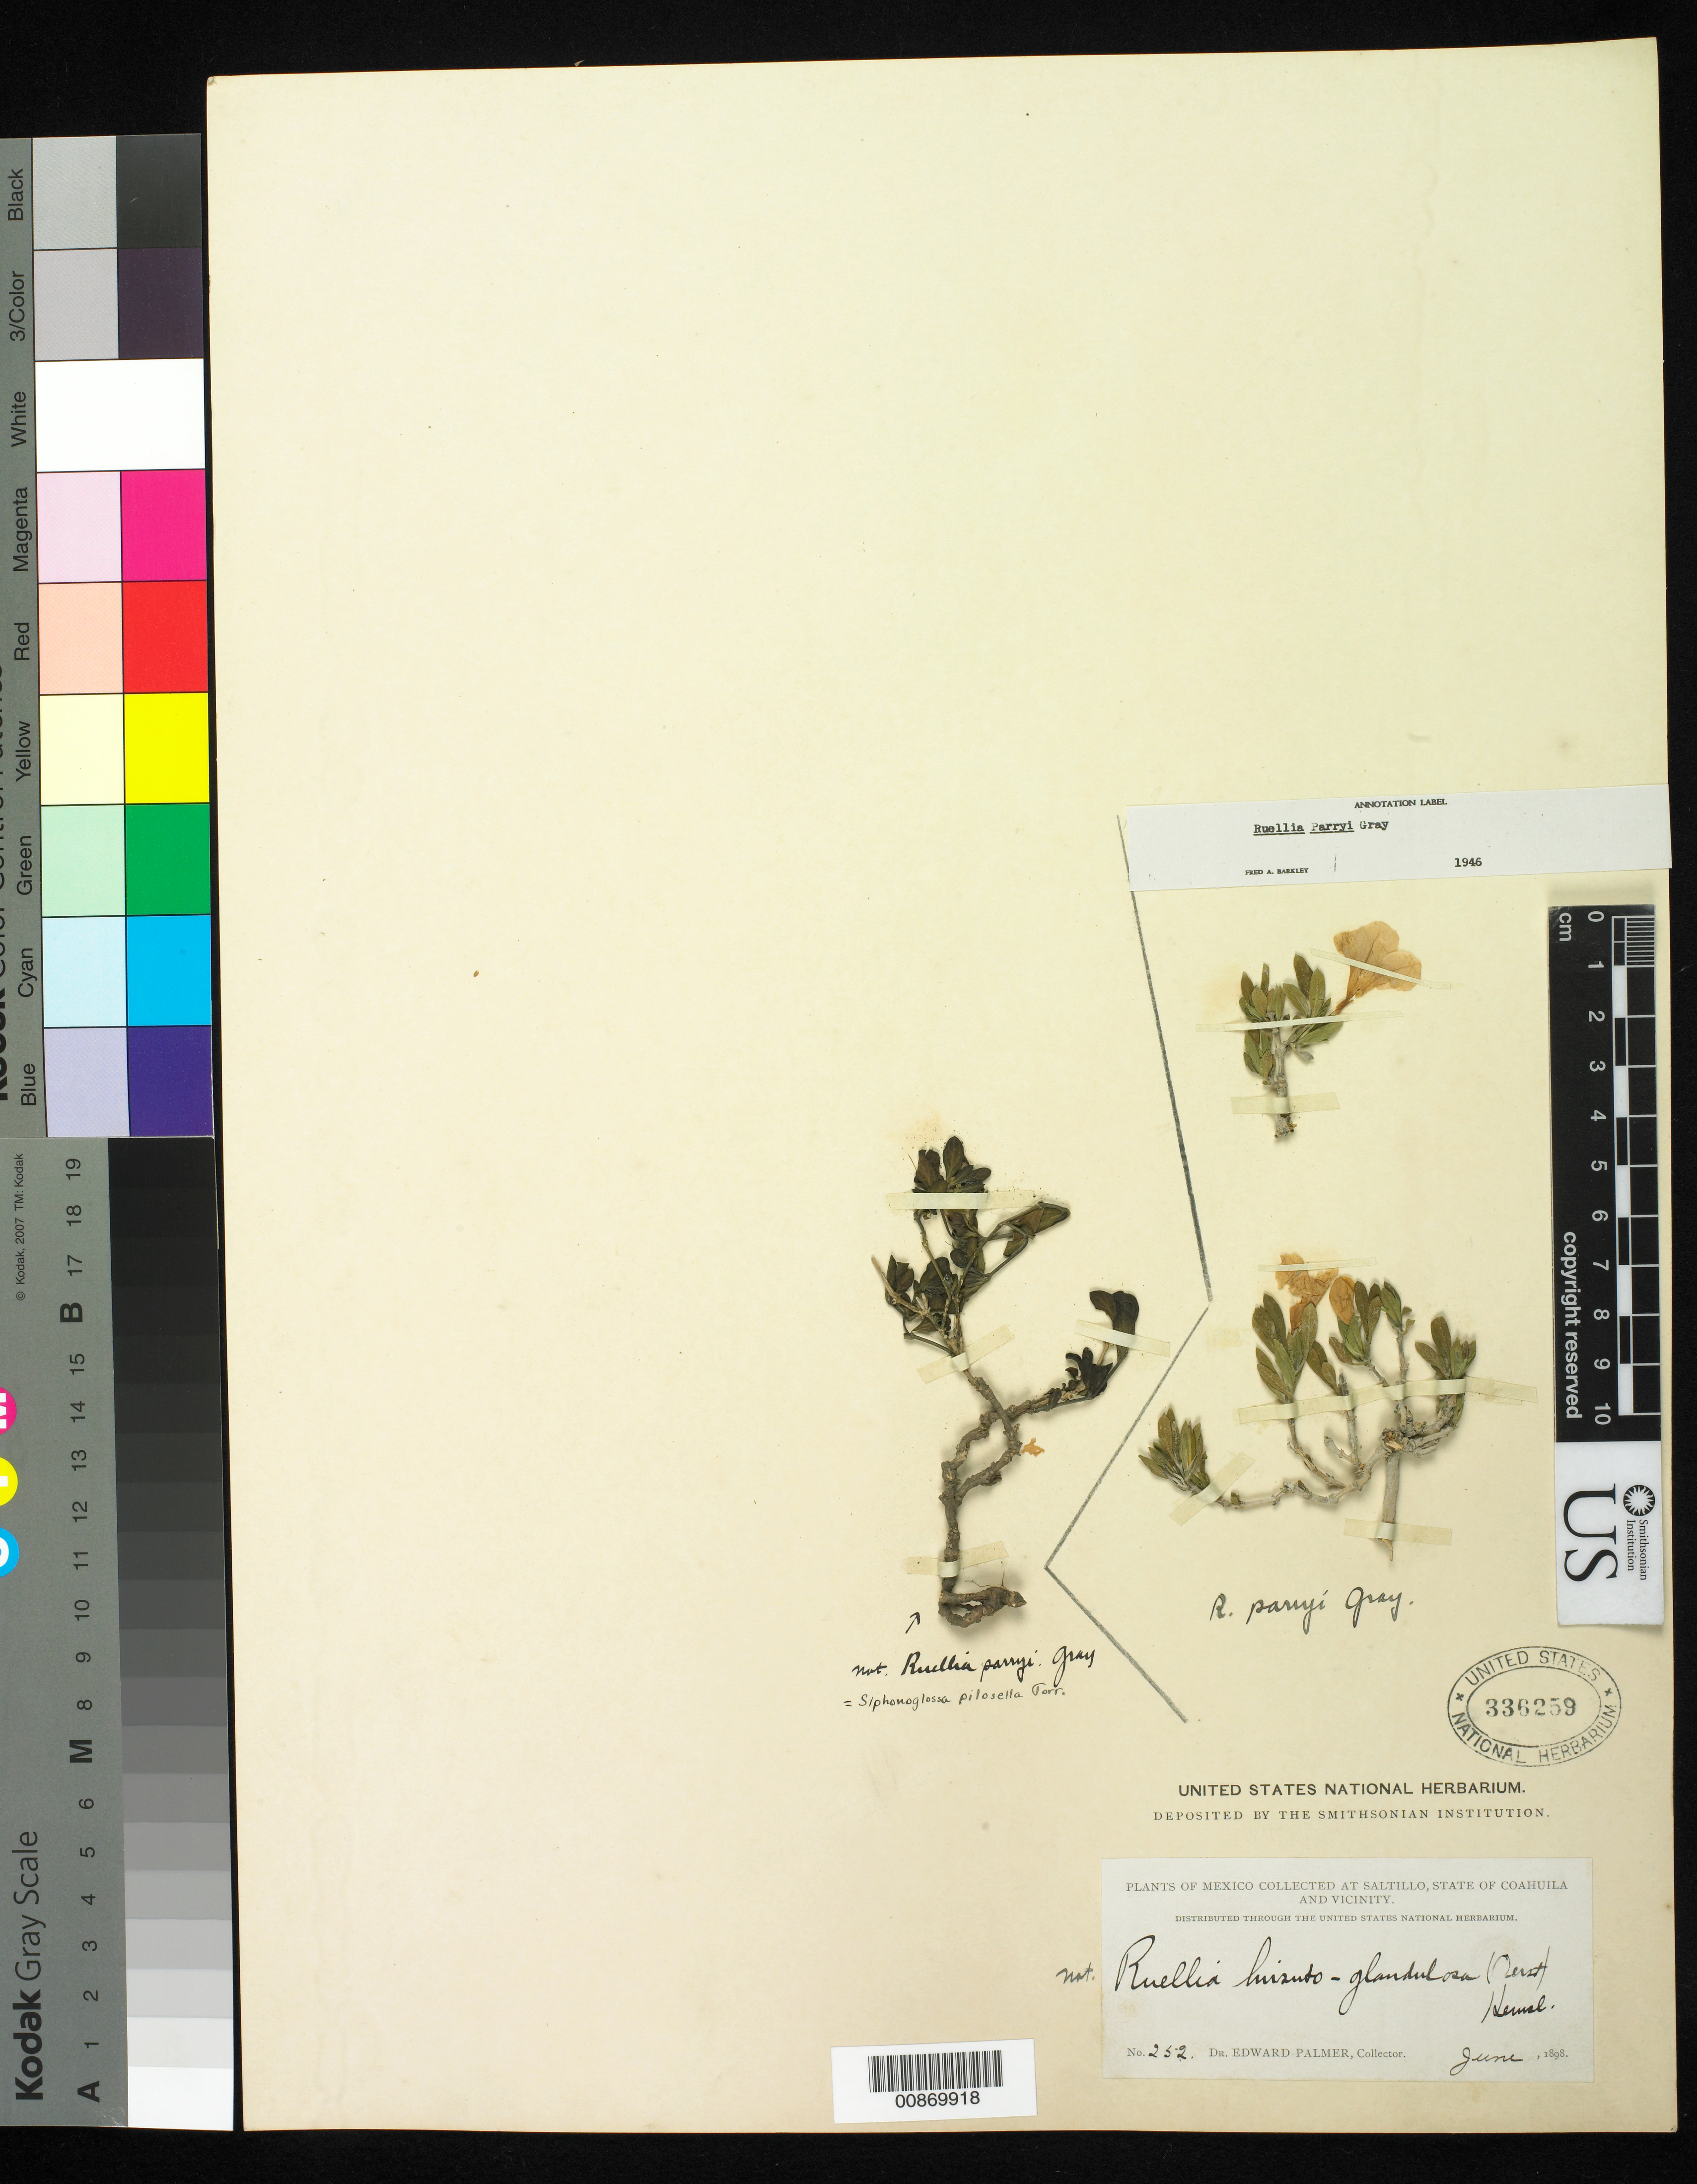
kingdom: Plantae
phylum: Tracheophyta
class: Magnoliopsida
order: Lamiales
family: Acanthaceae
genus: Ruellia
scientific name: Ruellia parryi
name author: A. Gray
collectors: E. Palmer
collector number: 252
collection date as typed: Jun 1898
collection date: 1898-06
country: Mexico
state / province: Coahuila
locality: Saltillo, Coahuila and vicinity.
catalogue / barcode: US 336259